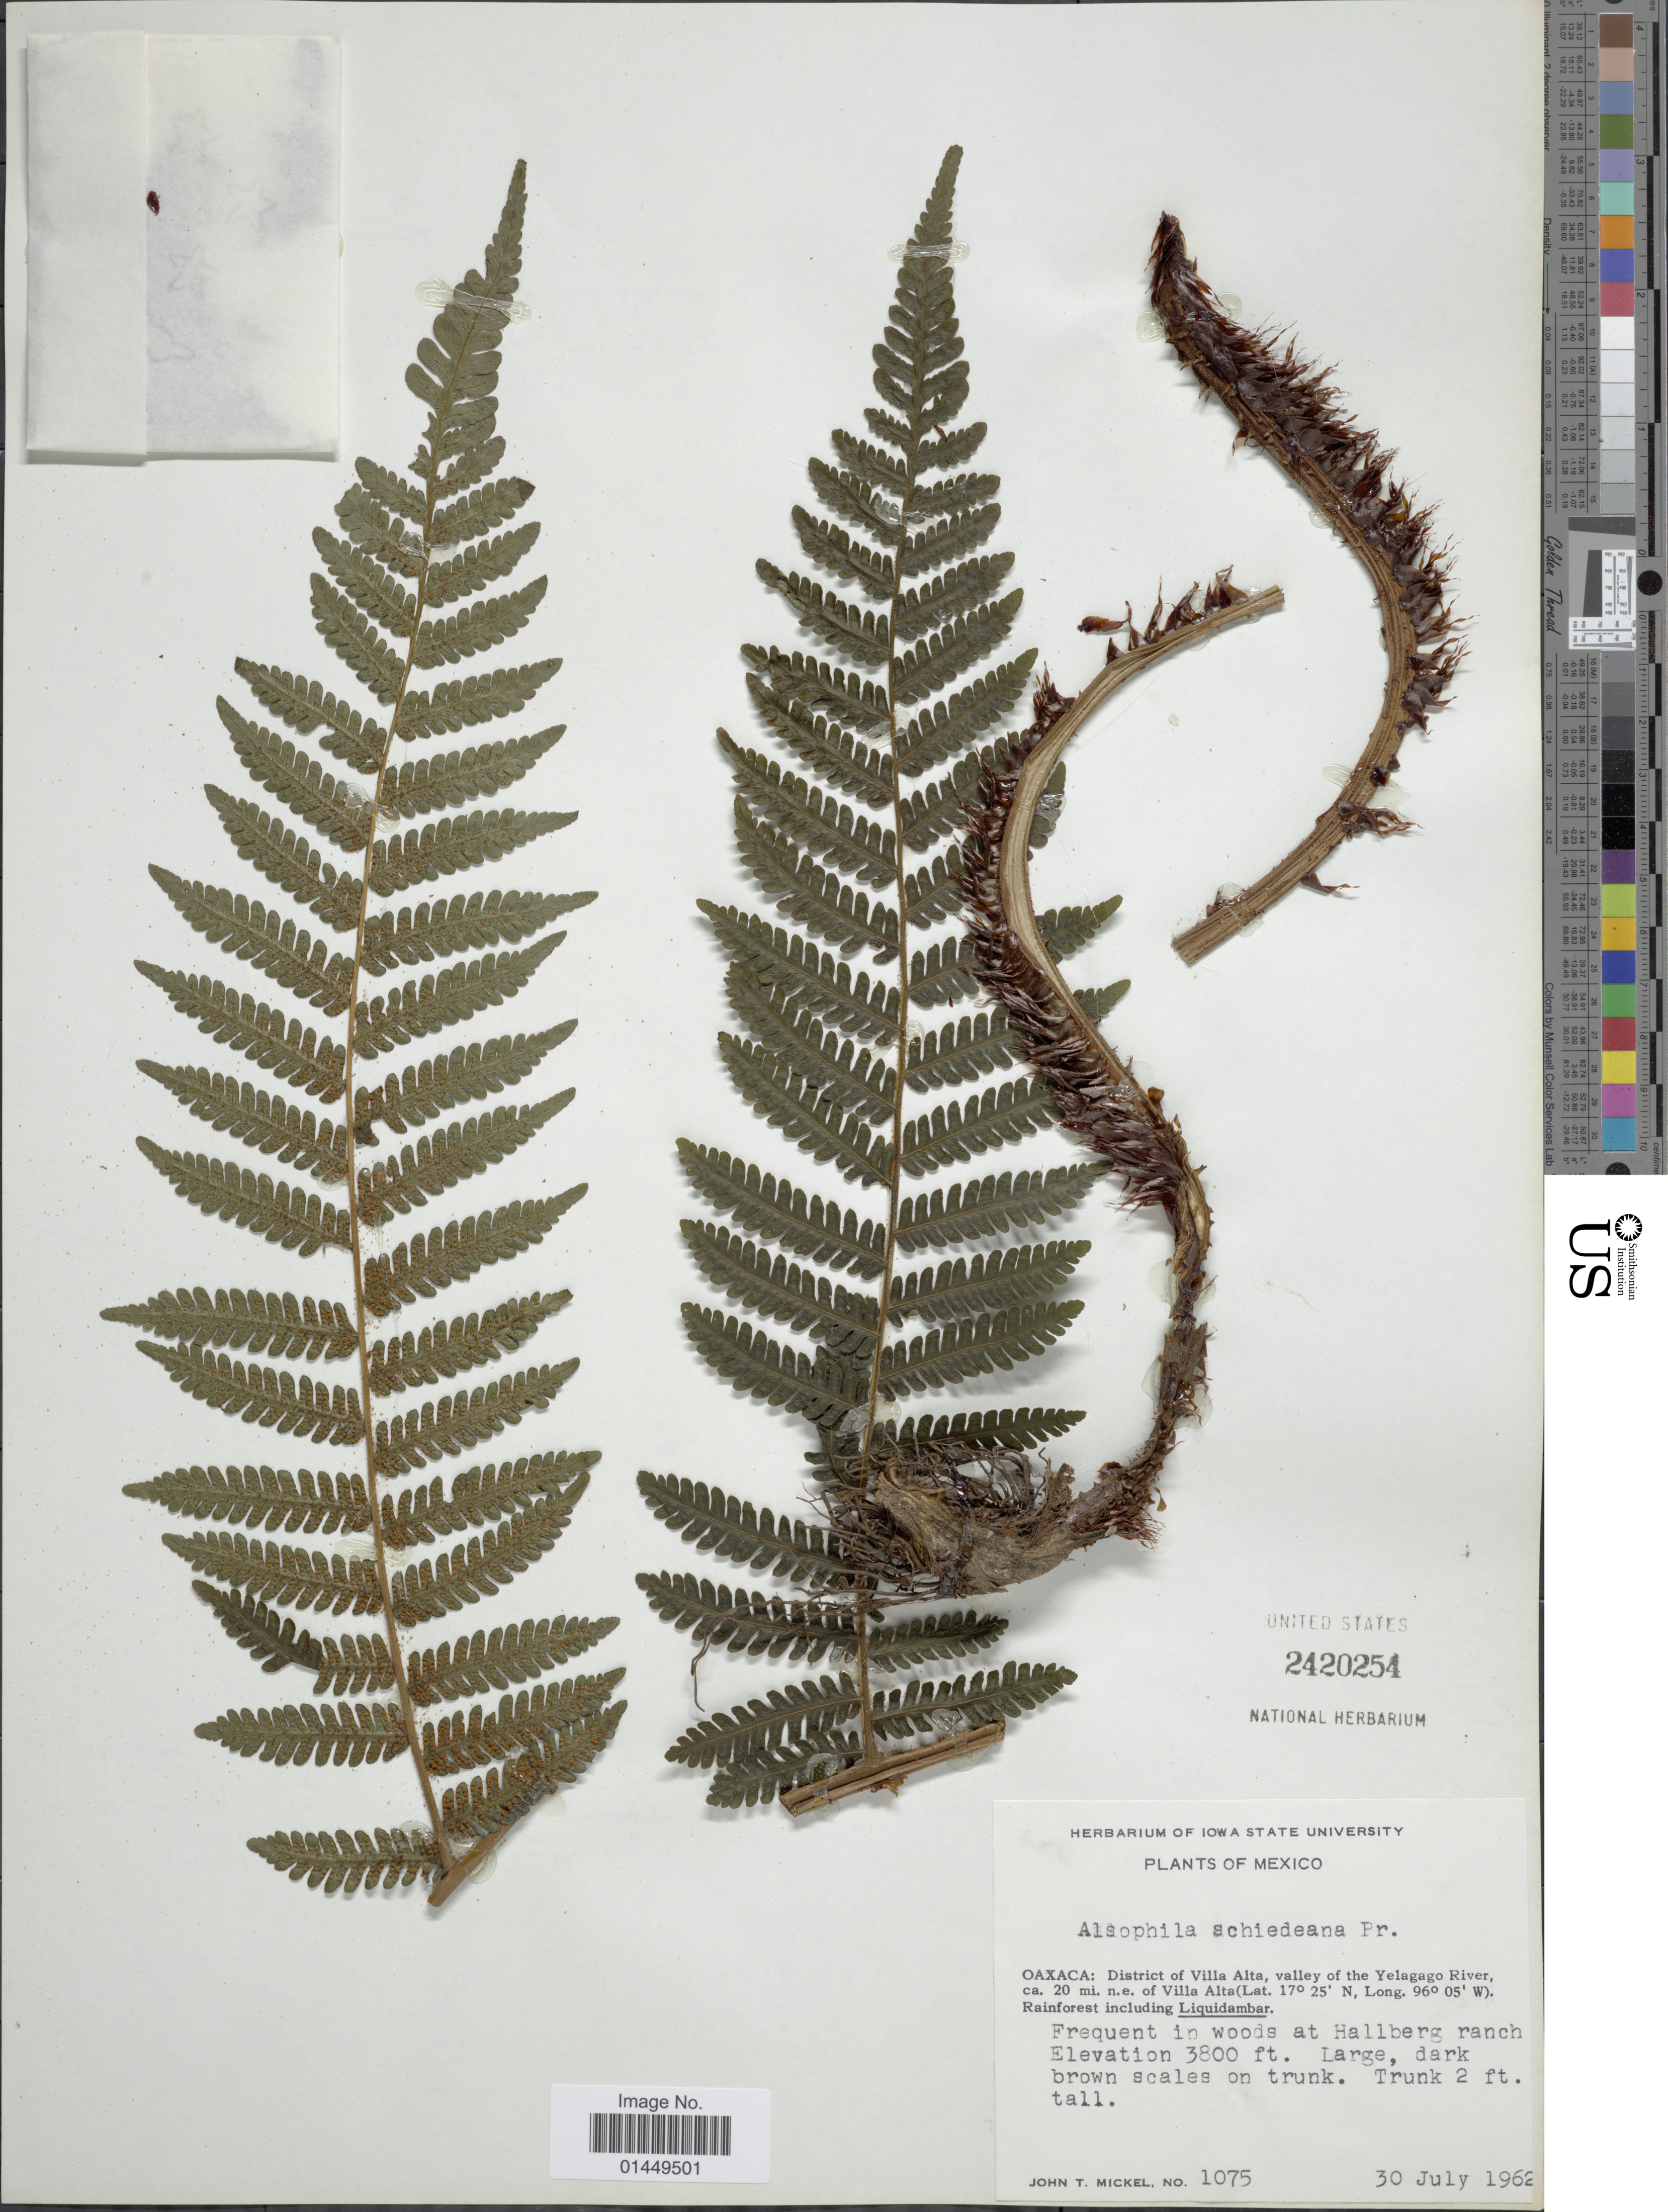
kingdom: Plantae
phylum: Tracheophyta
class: Polypodiopsida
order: Cyatheales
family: Cyatheaceae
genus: Cyathea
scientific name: Cyathea schiedeana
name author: (C. Presl) Domin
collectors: J. T. Mickel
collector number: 1075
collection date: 1962-07-30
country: Mexico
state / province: Oaxaca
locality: Oaxaca: District of Villa Alta, valley of the Yelagago River, 20 mi. n.e. of Villa Alta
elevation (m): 1158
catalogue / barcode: US 2420254